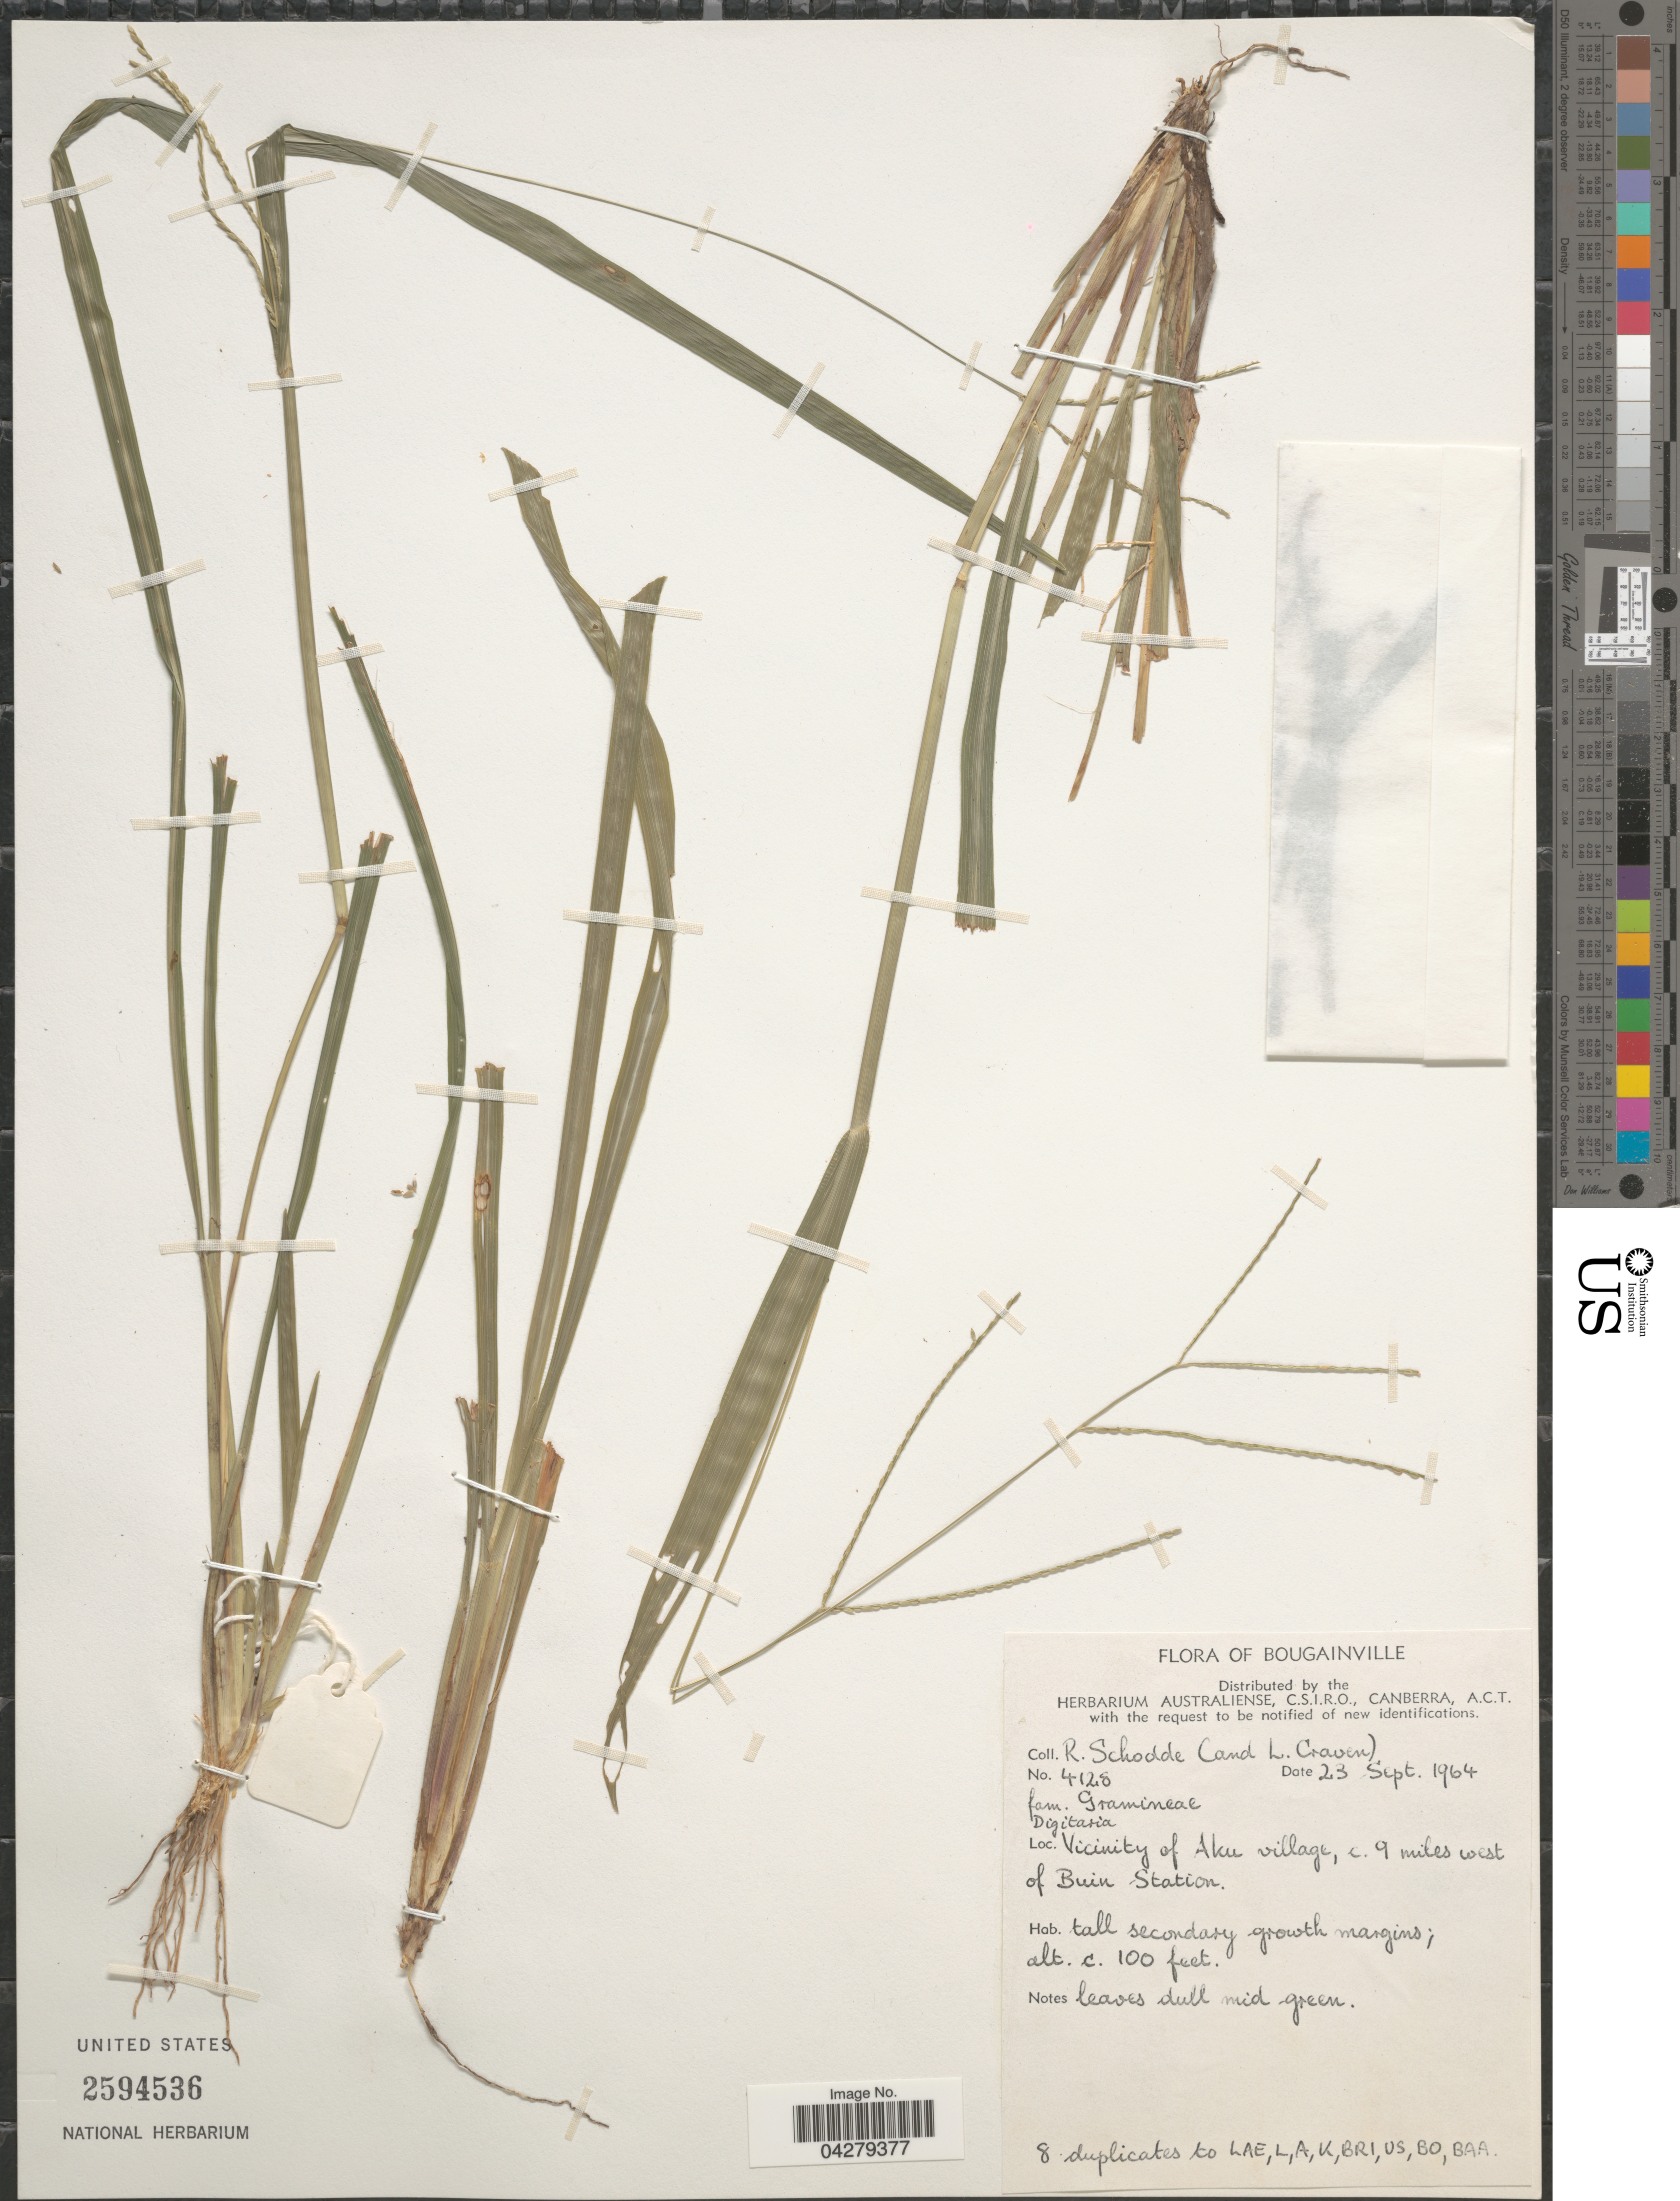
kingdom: Plantae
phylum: Tracheophyta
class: Liliopsida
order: Poales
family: Poaceae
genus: Digitaria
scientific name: Digitaria sp.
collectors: R. Schodde & L. A. Craven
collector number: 4128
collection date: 1964-09-23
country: Papua New Guinea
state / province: Bougainville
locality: Vicinity of Aku village, c. 9 miles west of Buin Station.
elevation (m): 30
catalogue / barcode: US 2594536